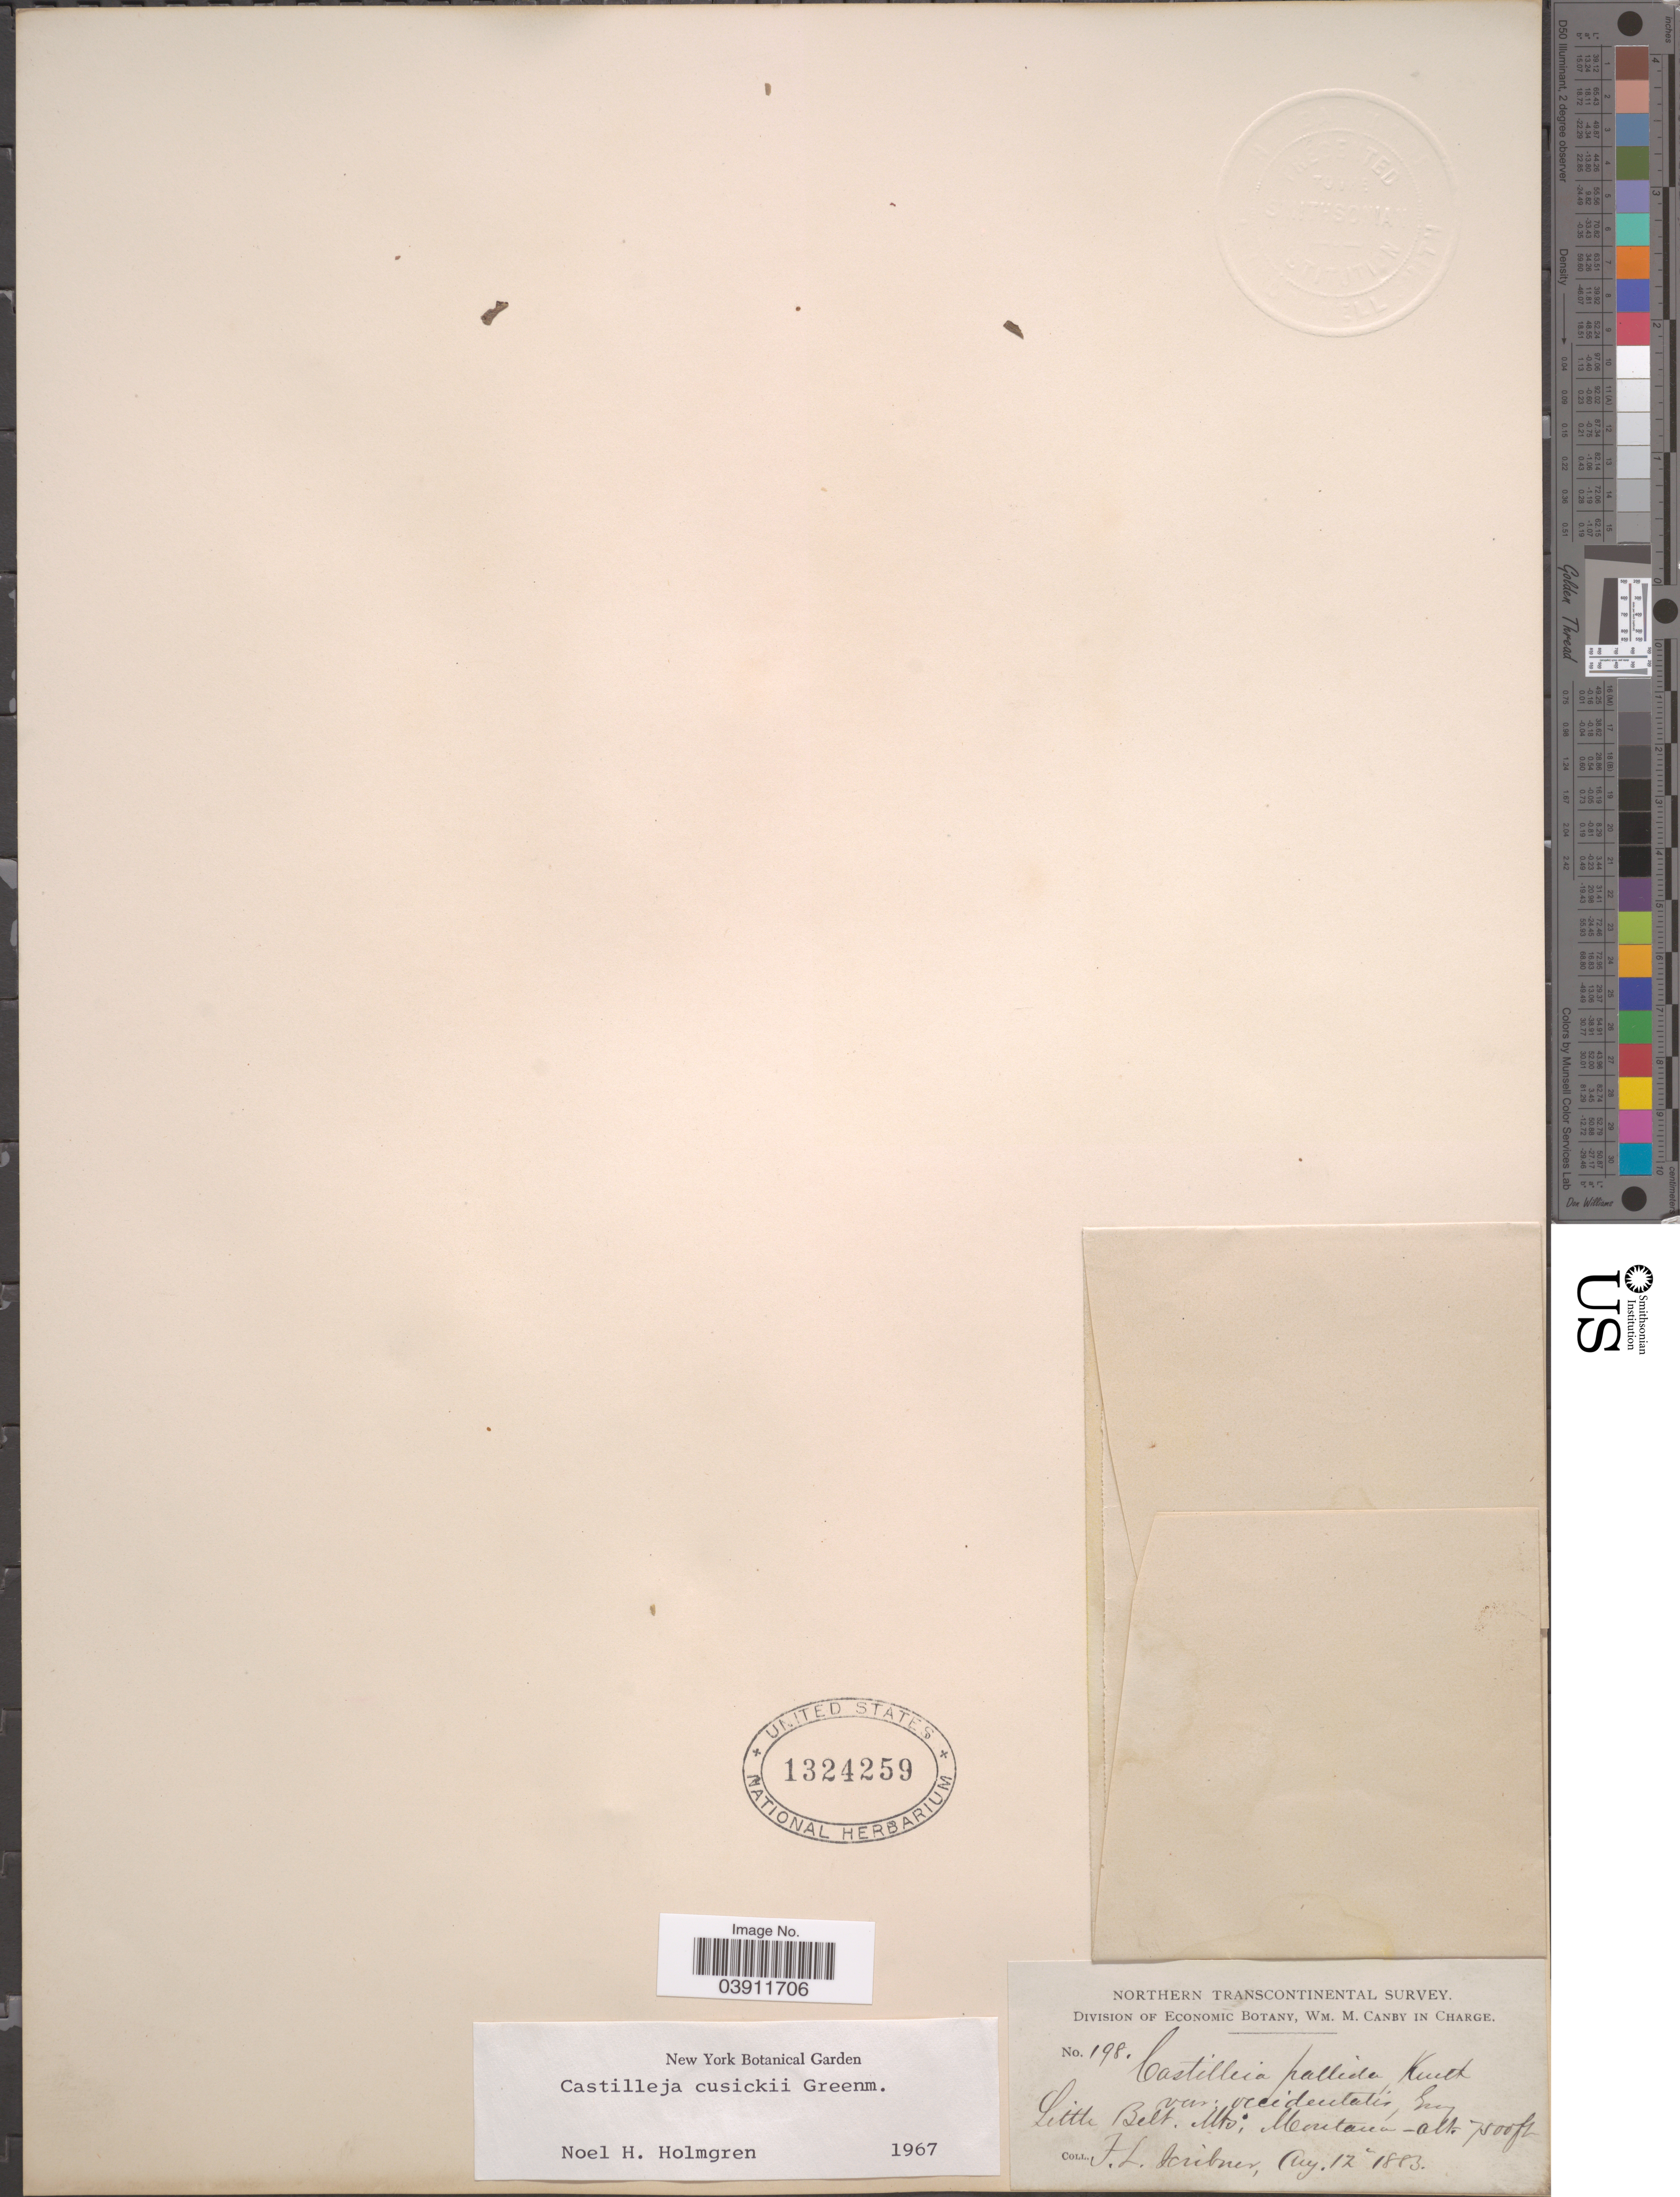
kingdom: Plantae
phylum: Tracheophyta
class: Magnoliopsida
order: Lamiales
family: Orobanchaceae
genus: Castilleja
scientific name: Castilleja cusickii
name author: Greenm.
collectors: F. L. Scribner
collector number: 198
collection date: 1883-08-12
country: United States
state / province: Montana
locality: Northern Transcontinental. [unsure placement] Little Belt Mts.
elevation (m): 2286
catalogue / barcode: US 1324259